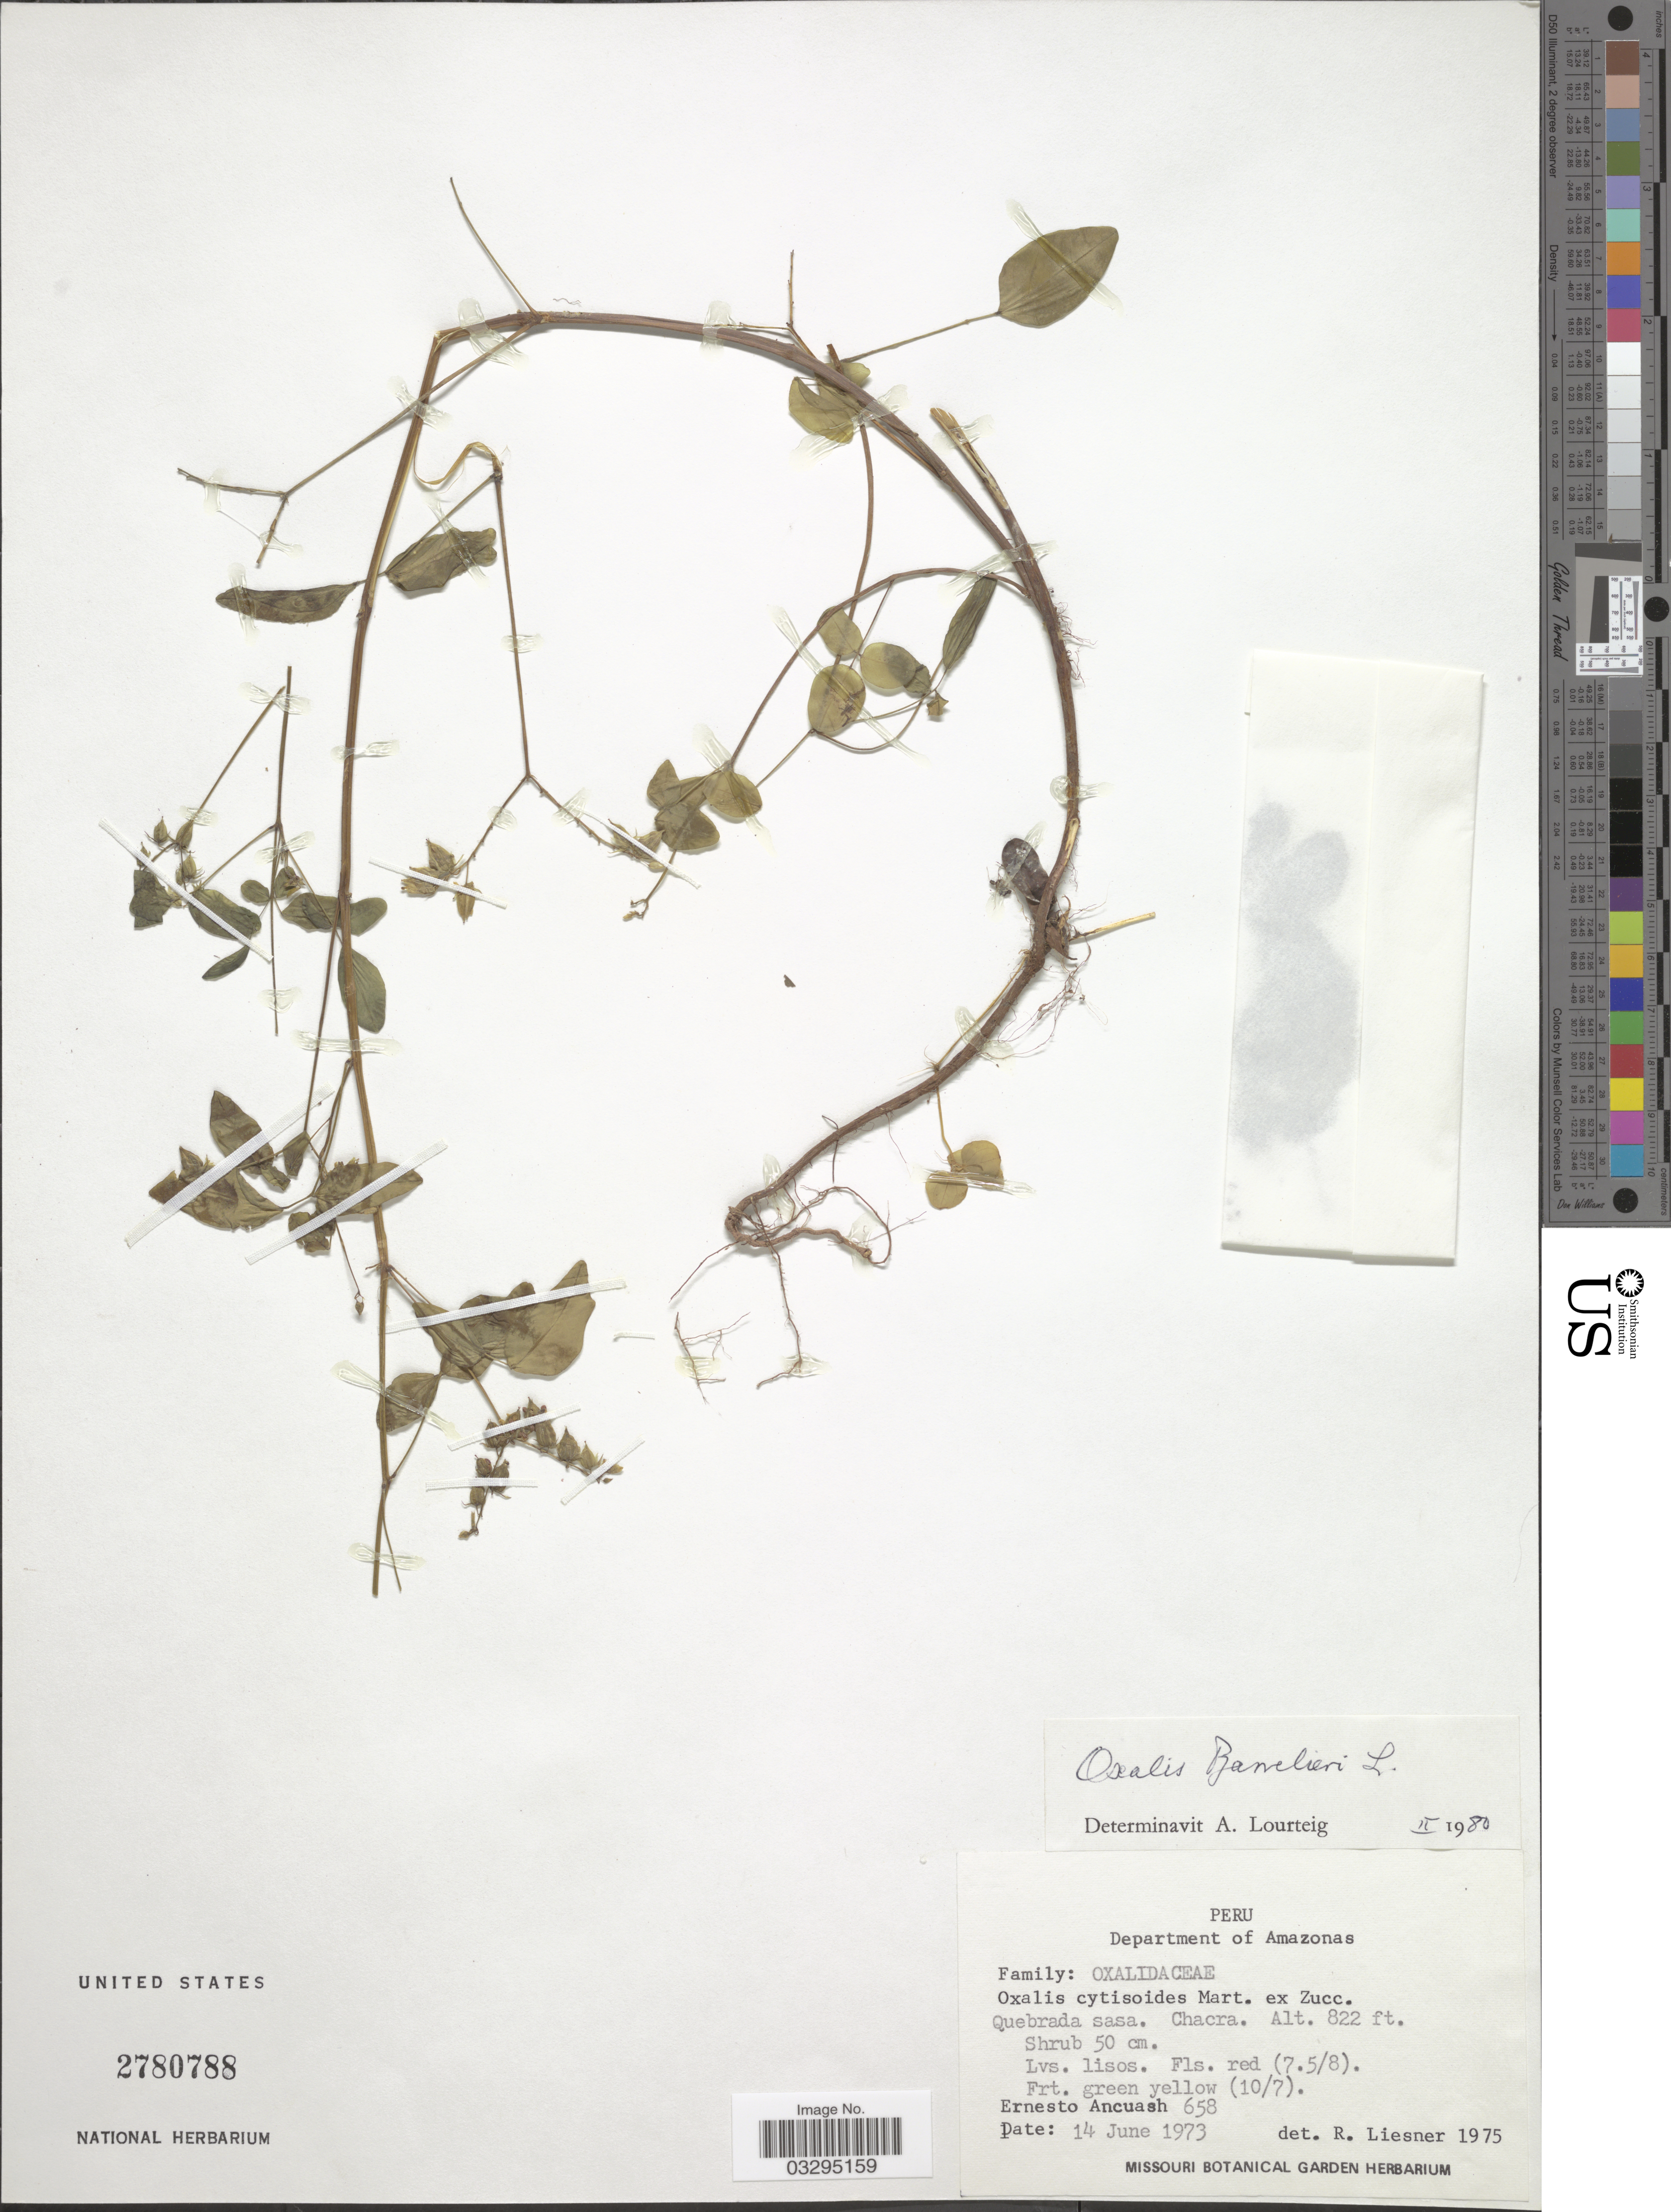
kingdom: Plantae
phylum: Tracheophyta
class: Magnoliopsida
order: Oxalidales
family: Oxalidaceae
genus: Oxalis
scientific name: Oxalis barrelieri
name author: L.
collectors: E. Ancuash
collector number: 658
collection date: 1973-06-14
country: Peru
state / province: Amazonas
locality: Department of Amazonas. Quebrada sasa. Chacra.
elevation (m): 251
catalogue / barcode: US 2780788